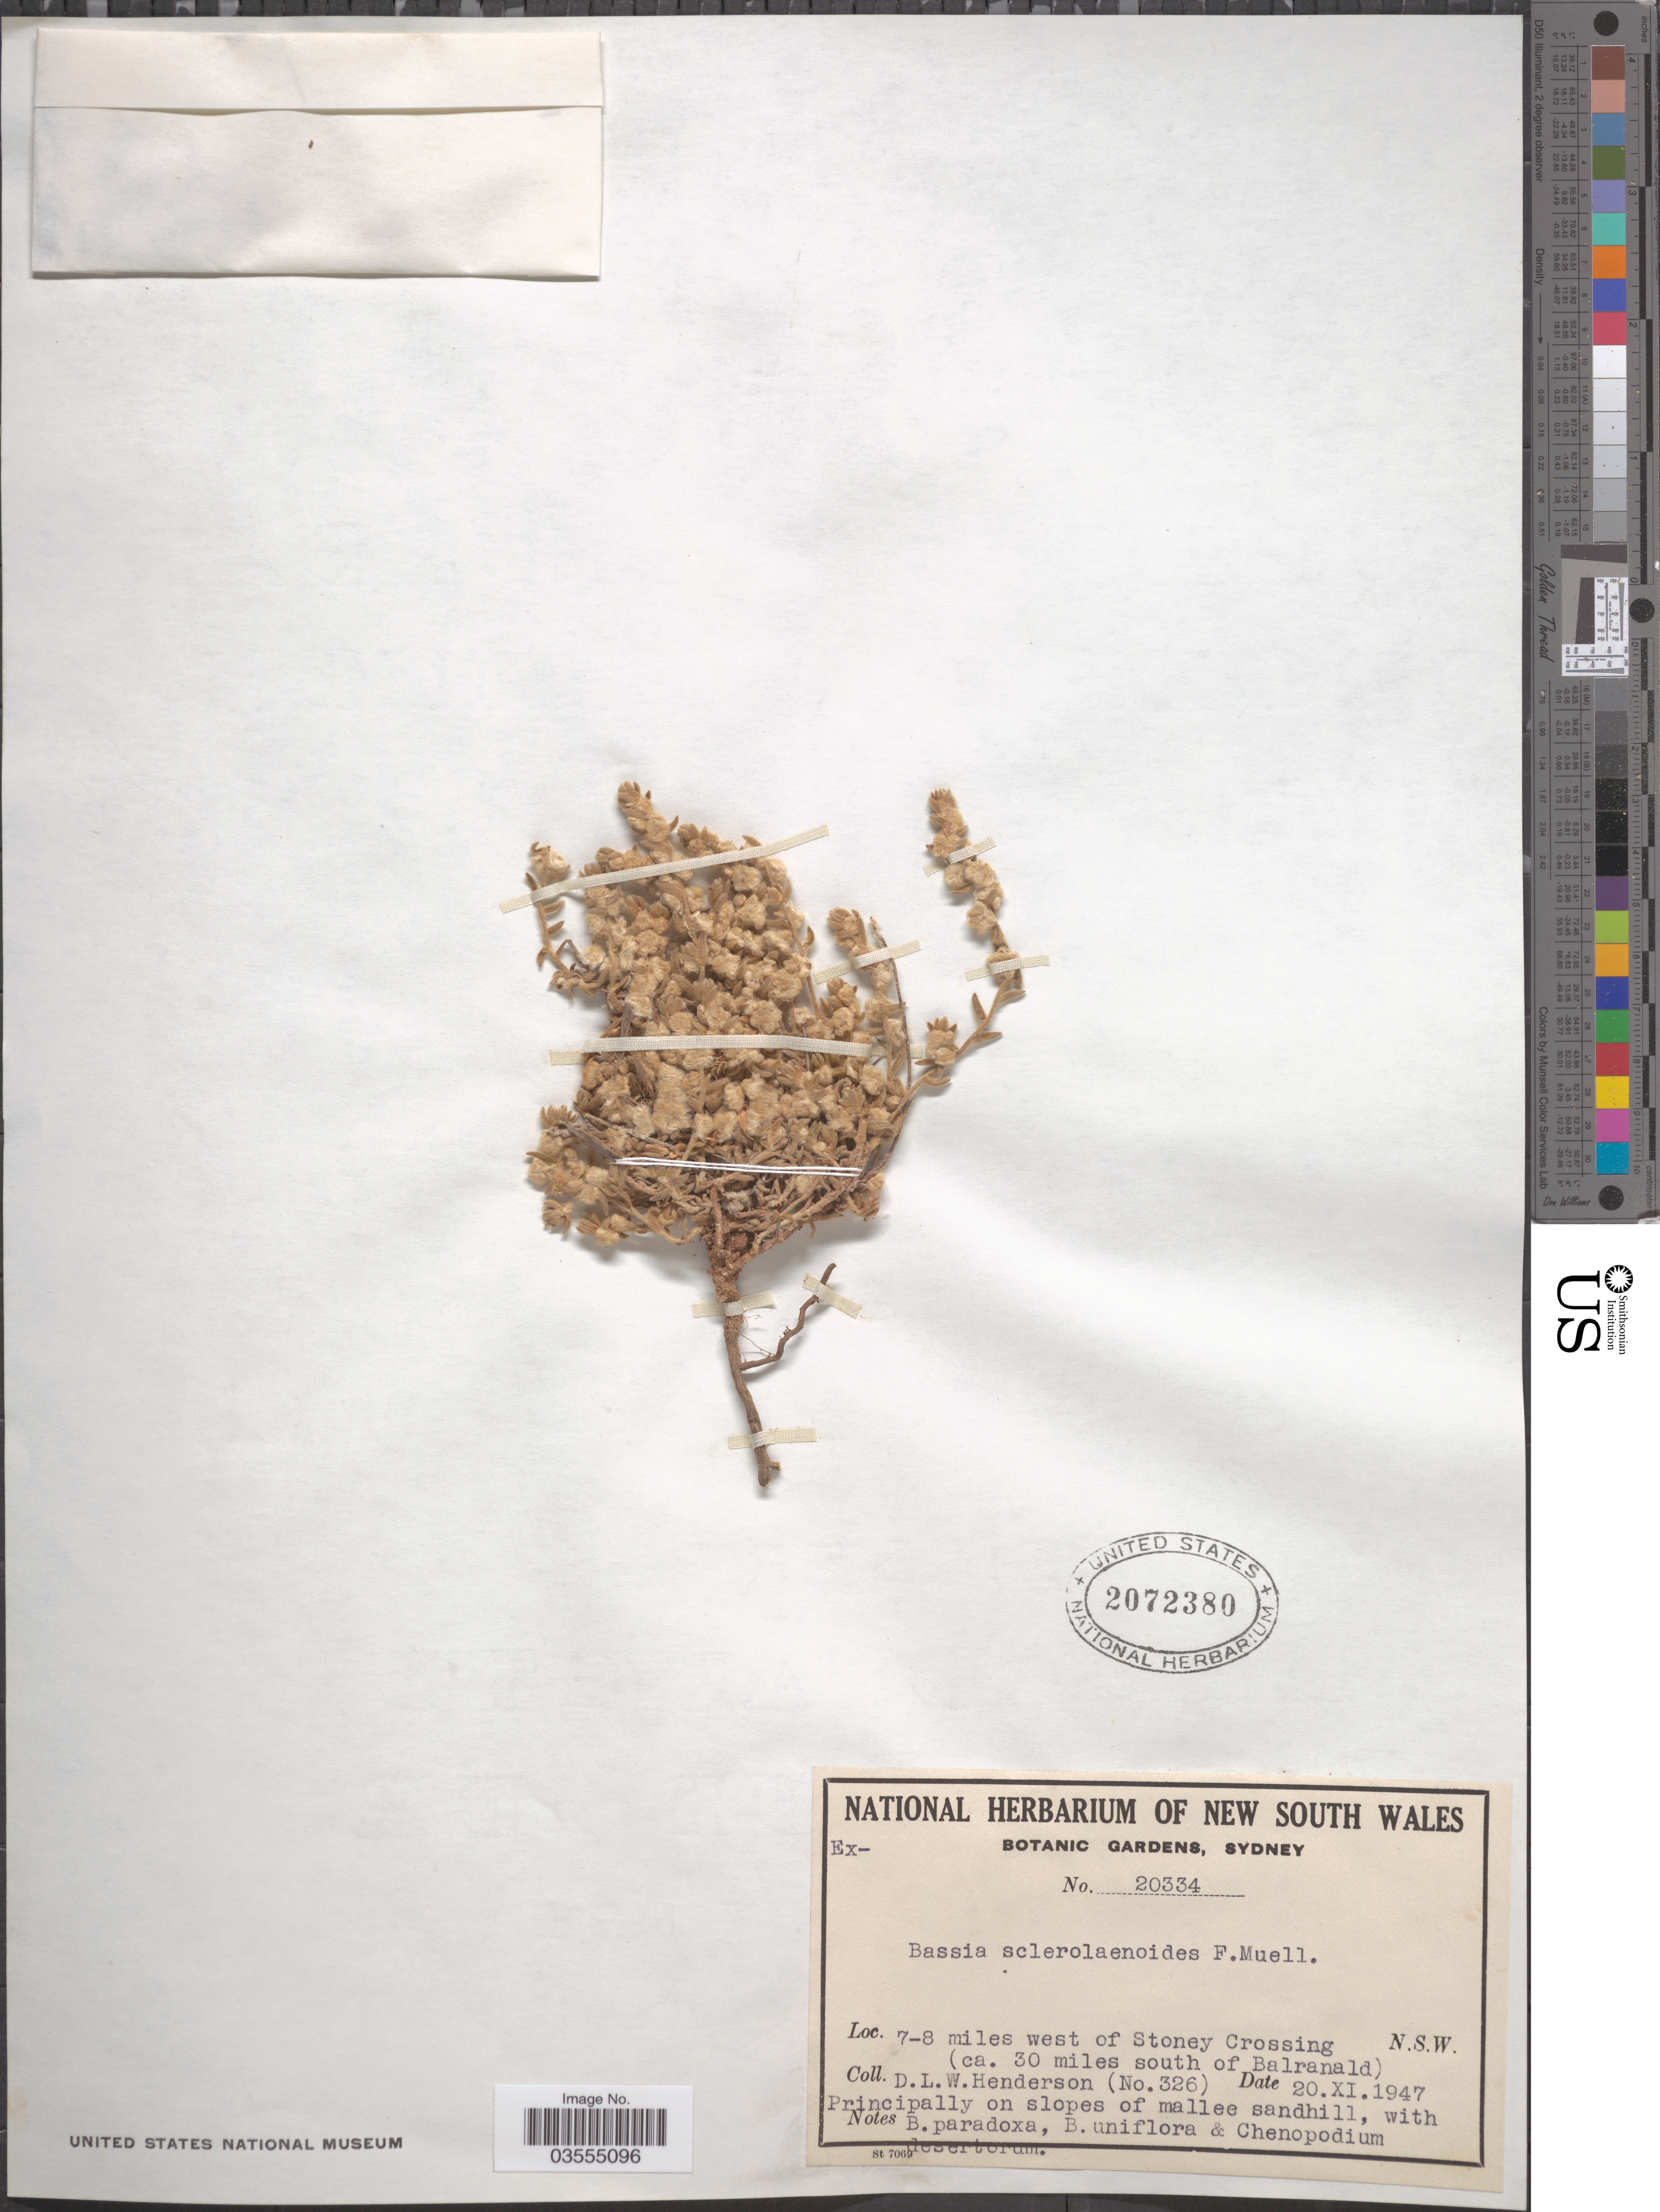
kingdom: Plantae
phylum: Tracheophyta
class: Magnoliopsida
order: Caryophyllales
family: Amaranthaceae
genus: Eriochiton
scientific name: Eriochiton sclerolaenoides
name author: (F. Muell.) F. Muell. ex A.J. Scott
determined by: Cabrera, J. F.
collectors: D. Henderson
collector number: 326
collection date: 1947-11-20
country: Australia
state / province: New South Wales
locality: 7-8 miles west of Stoney Crossing (ca. 30 miles south of Balranald).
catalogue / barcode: US 2072380